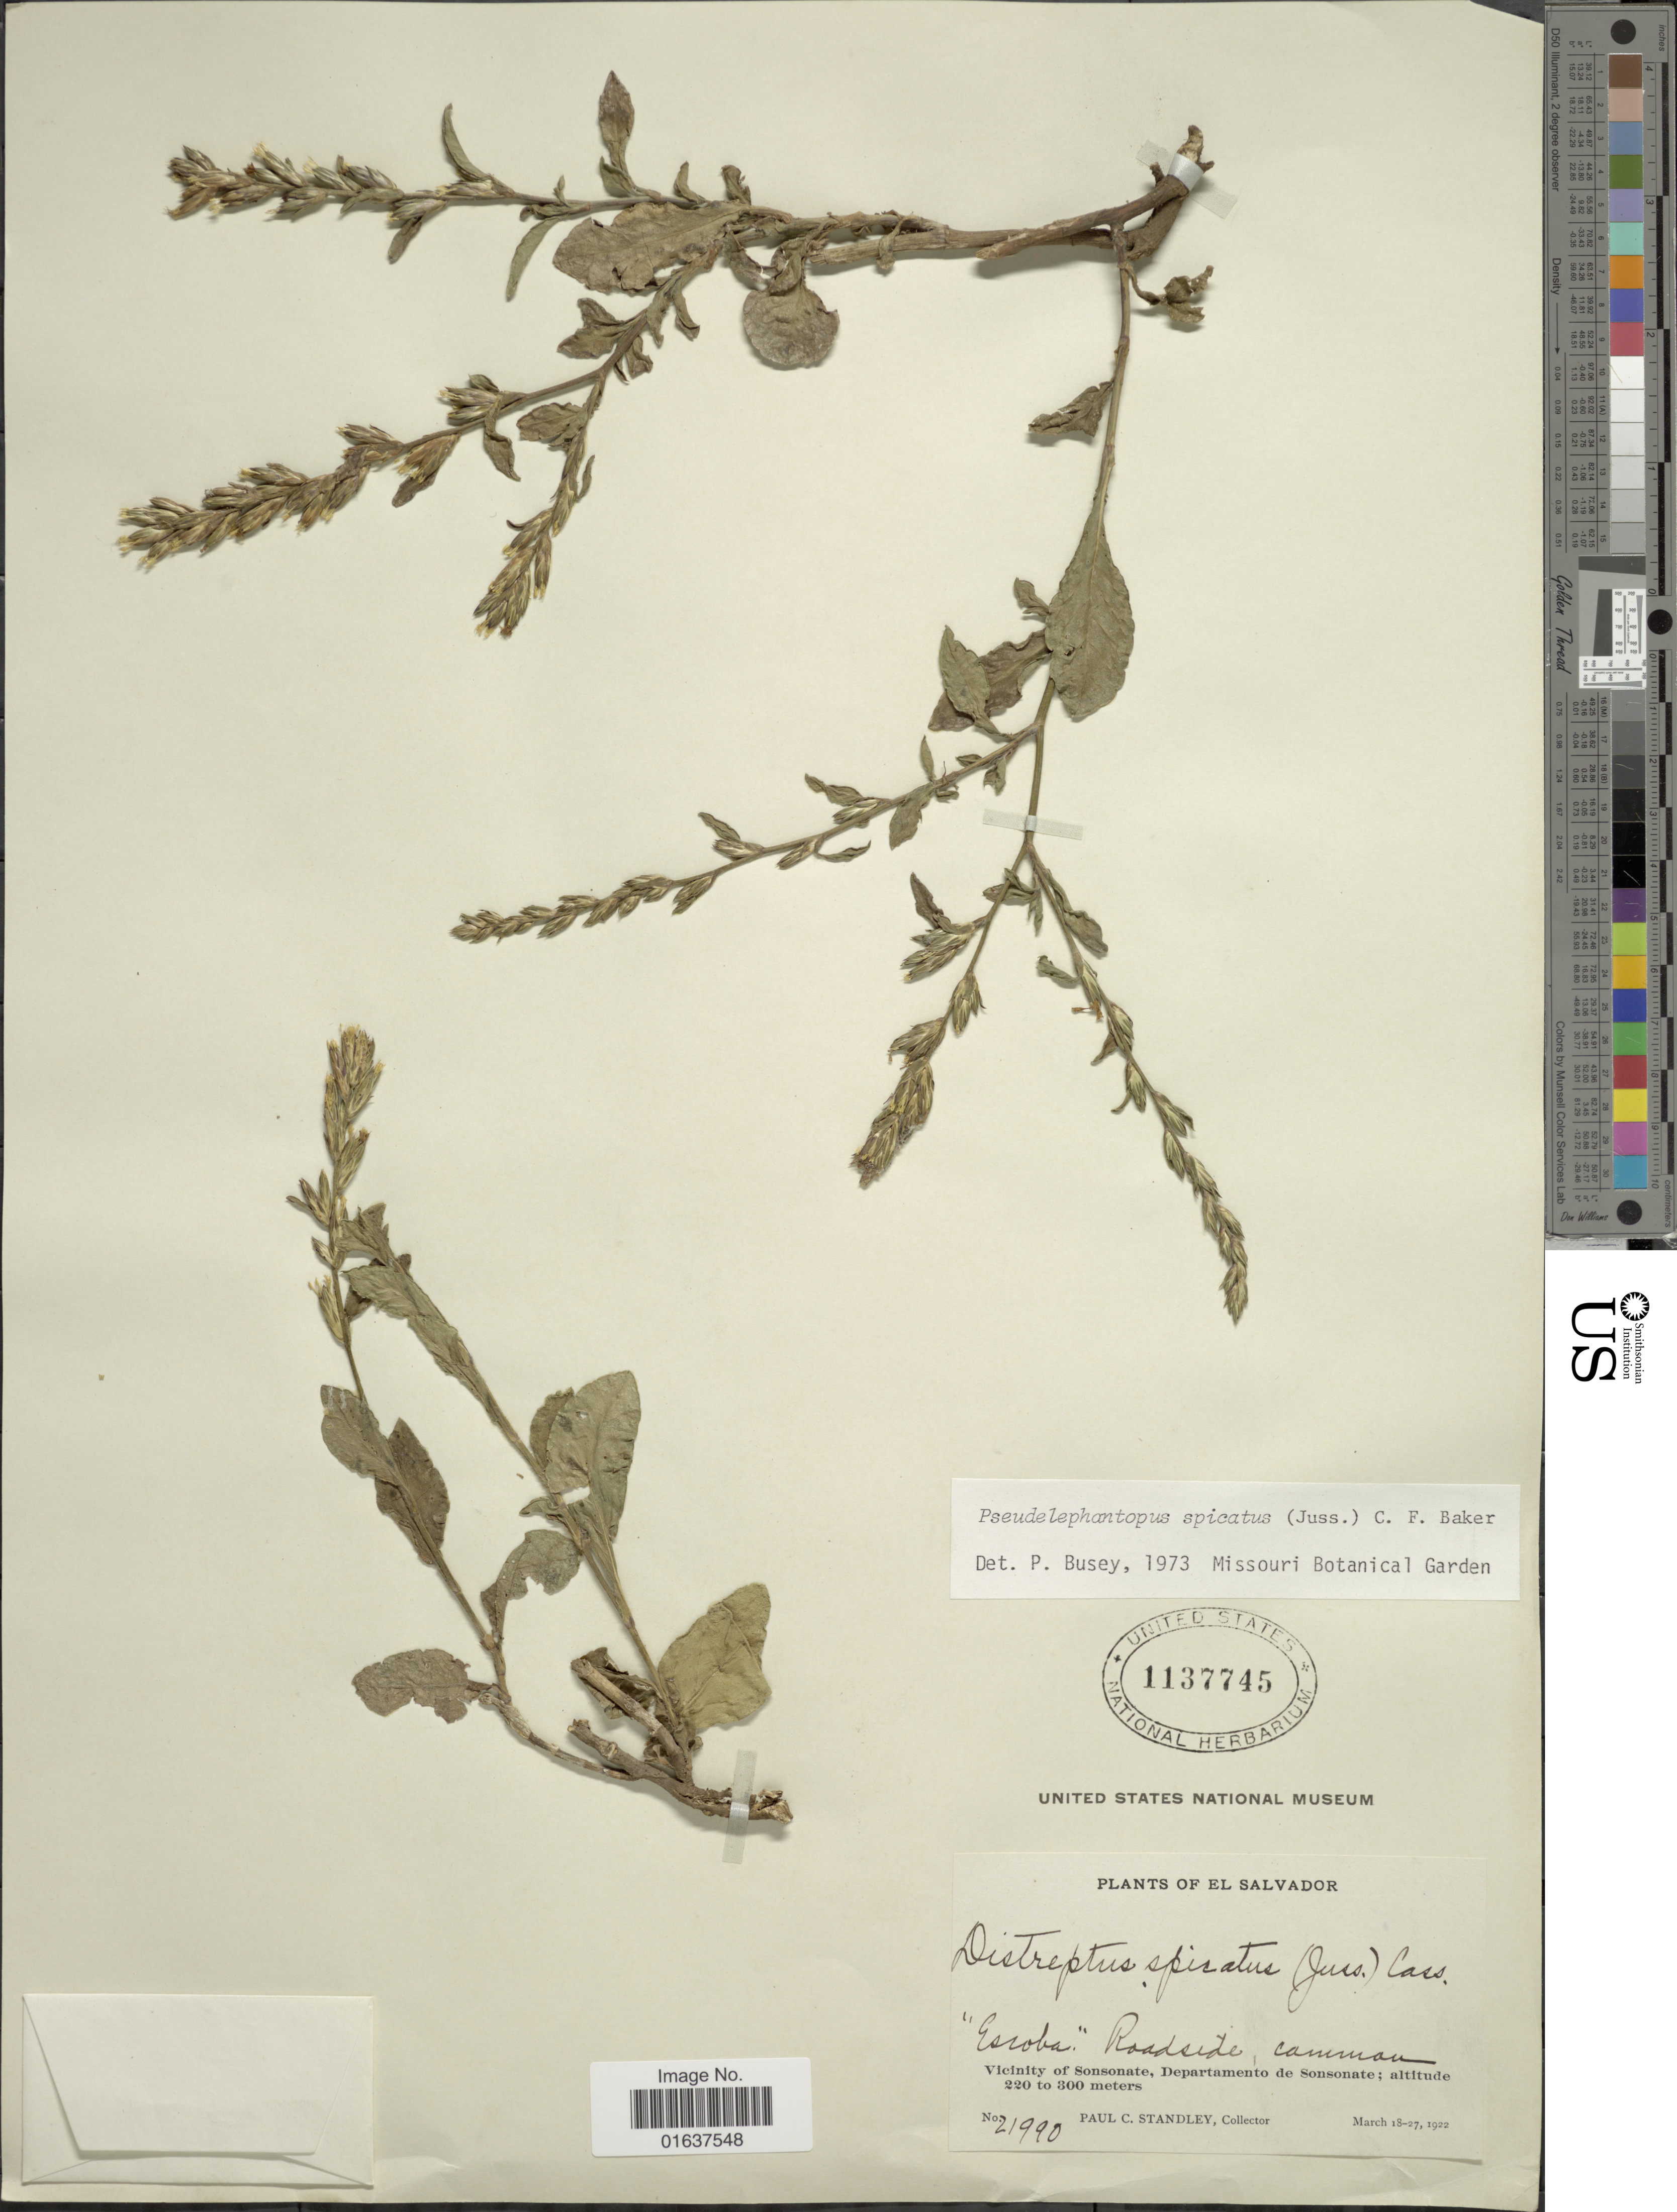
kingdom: Plantae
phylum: Tracheophyta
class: Magnoliopsida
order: Asterales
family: Asteraceae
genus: Pseudelephantopus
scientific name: Pseudelephantopus spicatus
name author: (Juss. ex Aubl.) C.F. Baker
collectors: P. C. Standley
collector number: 21990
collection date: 1922-03-18/1922-03-27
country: El Salvador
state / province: Sonsonate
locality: Escoba, Roadside, Vicinity of Sonsonate, Departamento de Sonsonate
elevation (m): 220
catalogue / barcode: US 1137745